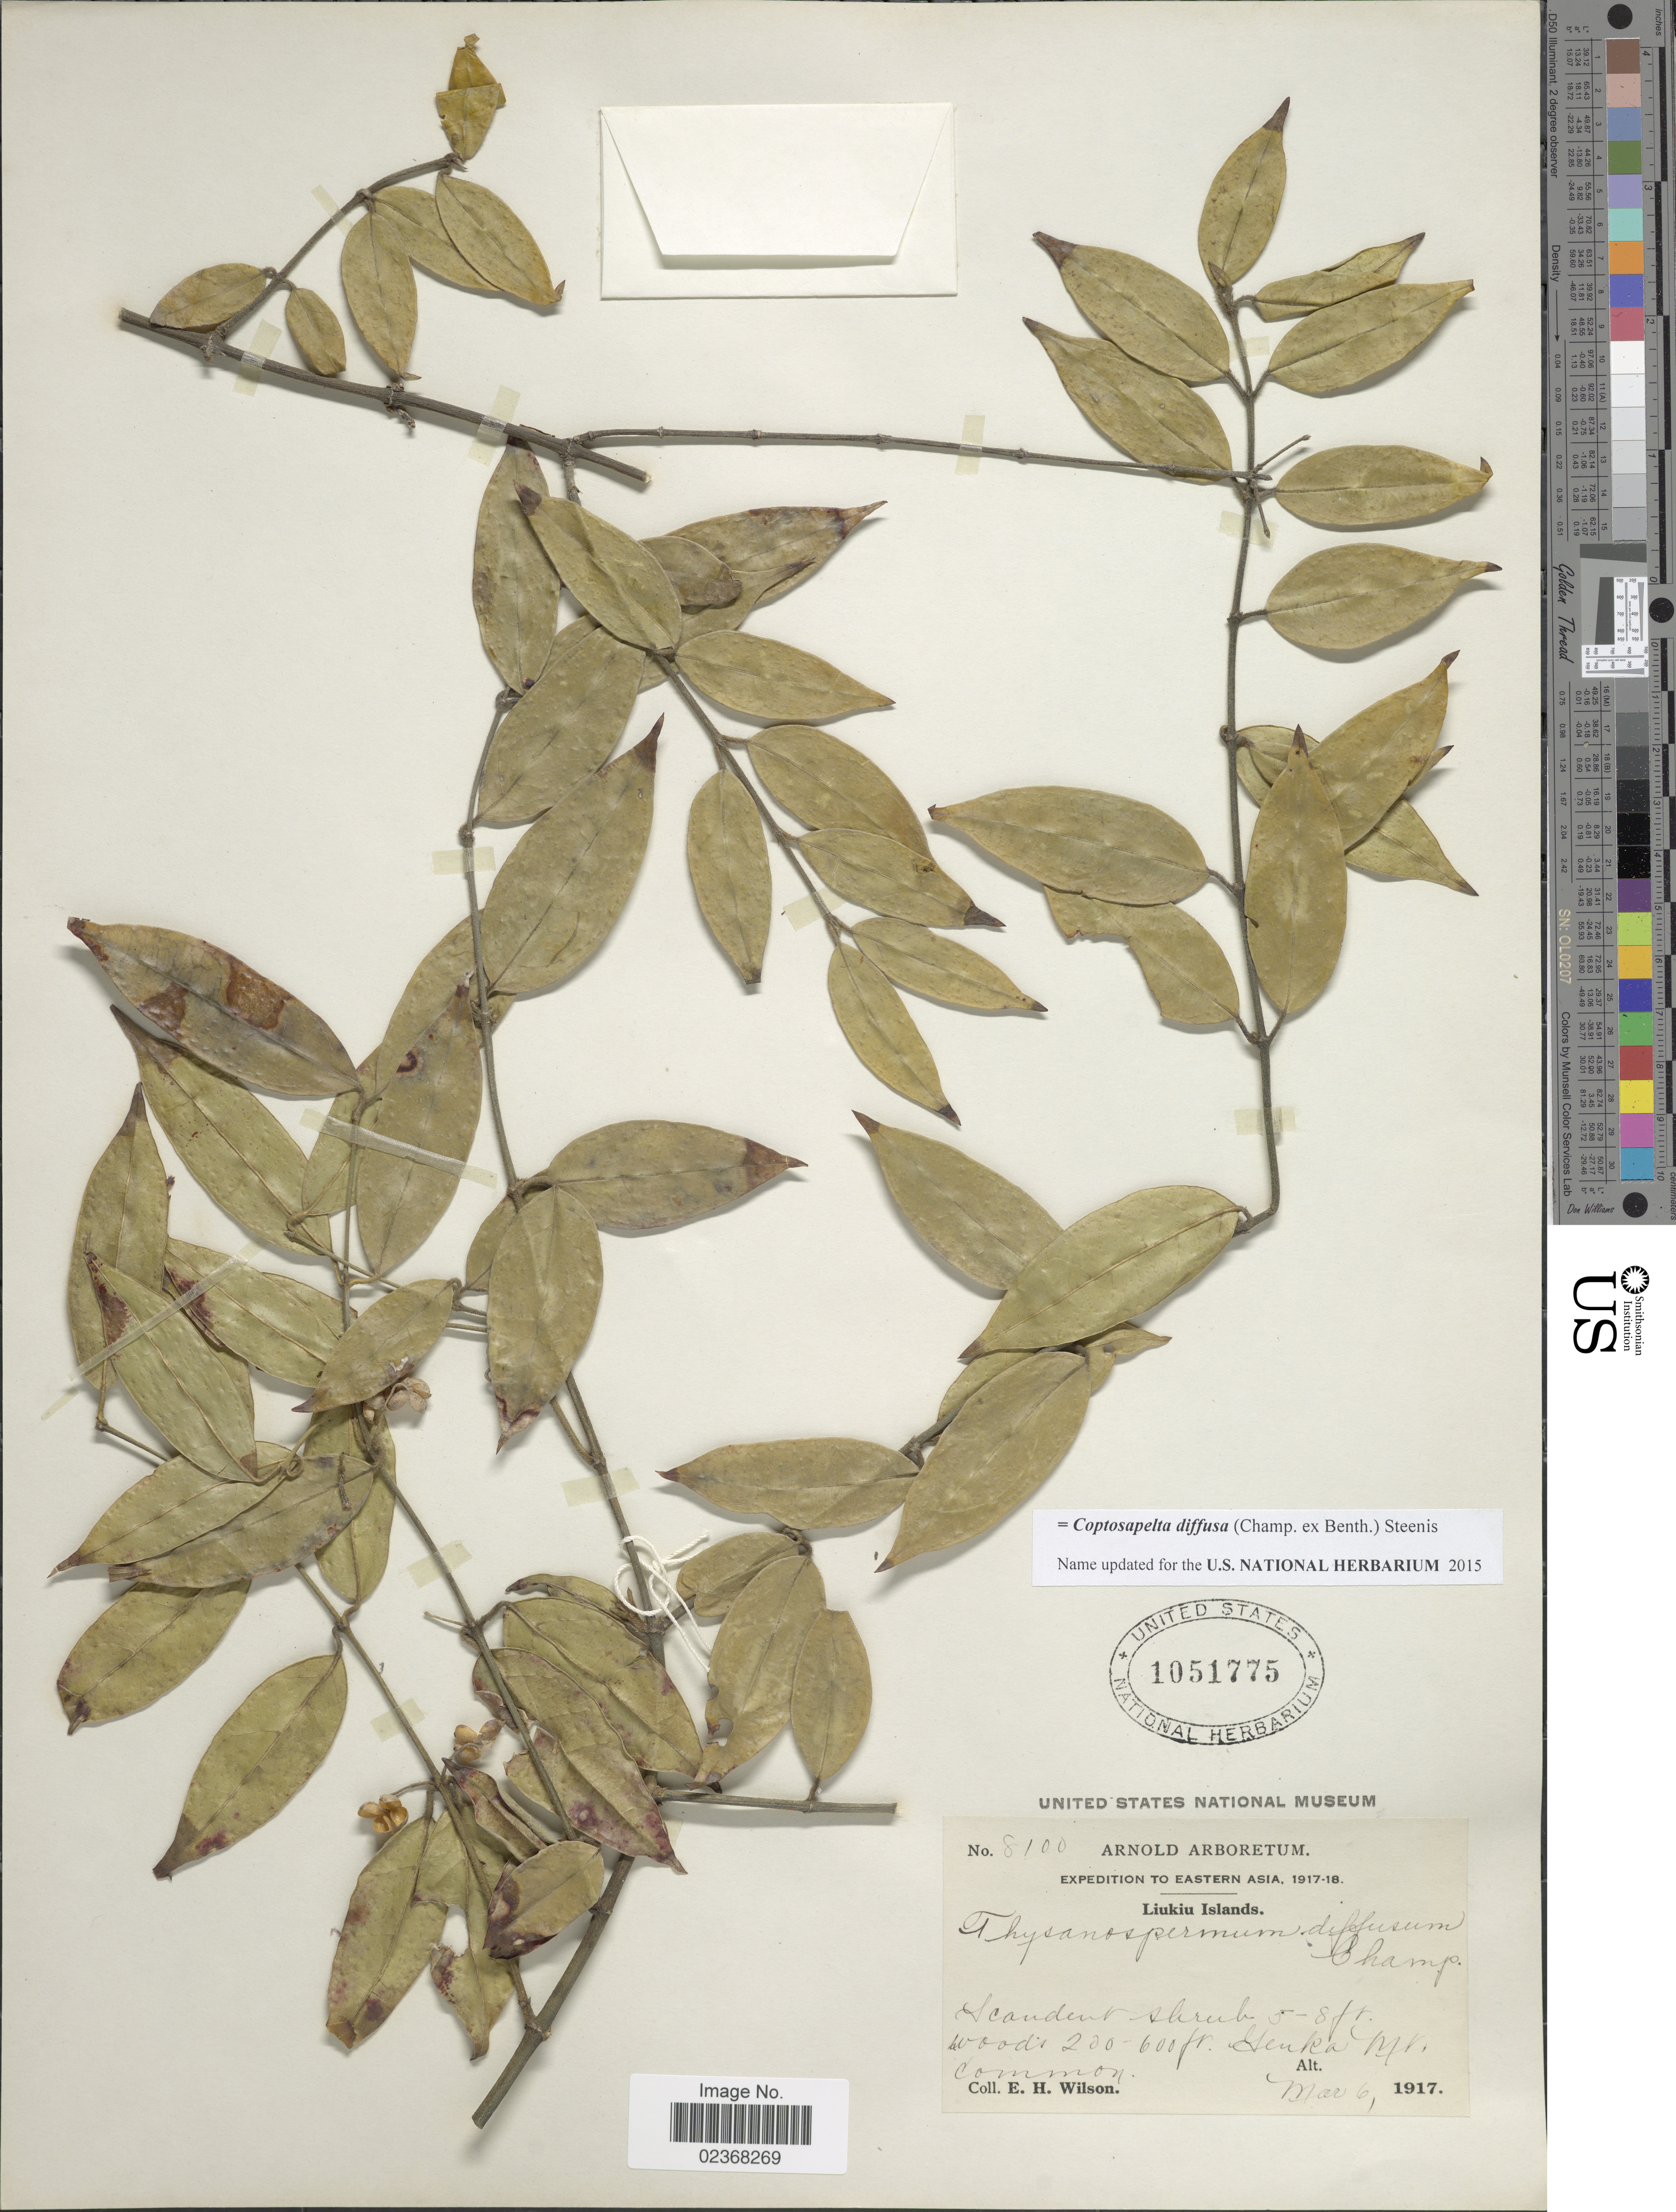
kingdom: Plantae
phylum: Tracheophyta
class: Magnoliopsida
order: Gentianales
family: Rubiaceae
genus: Coptosapelta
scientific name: Coptosapelta diffusa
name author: (Champ. ex Benth.) Steenis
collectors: E. Wilson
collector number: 8100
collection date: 1917-03-06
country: Japan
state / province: Okinawa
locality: Eastern Aisa, Liukiu Islands, Genka Mt.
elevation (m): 61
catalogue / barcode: US 1051775